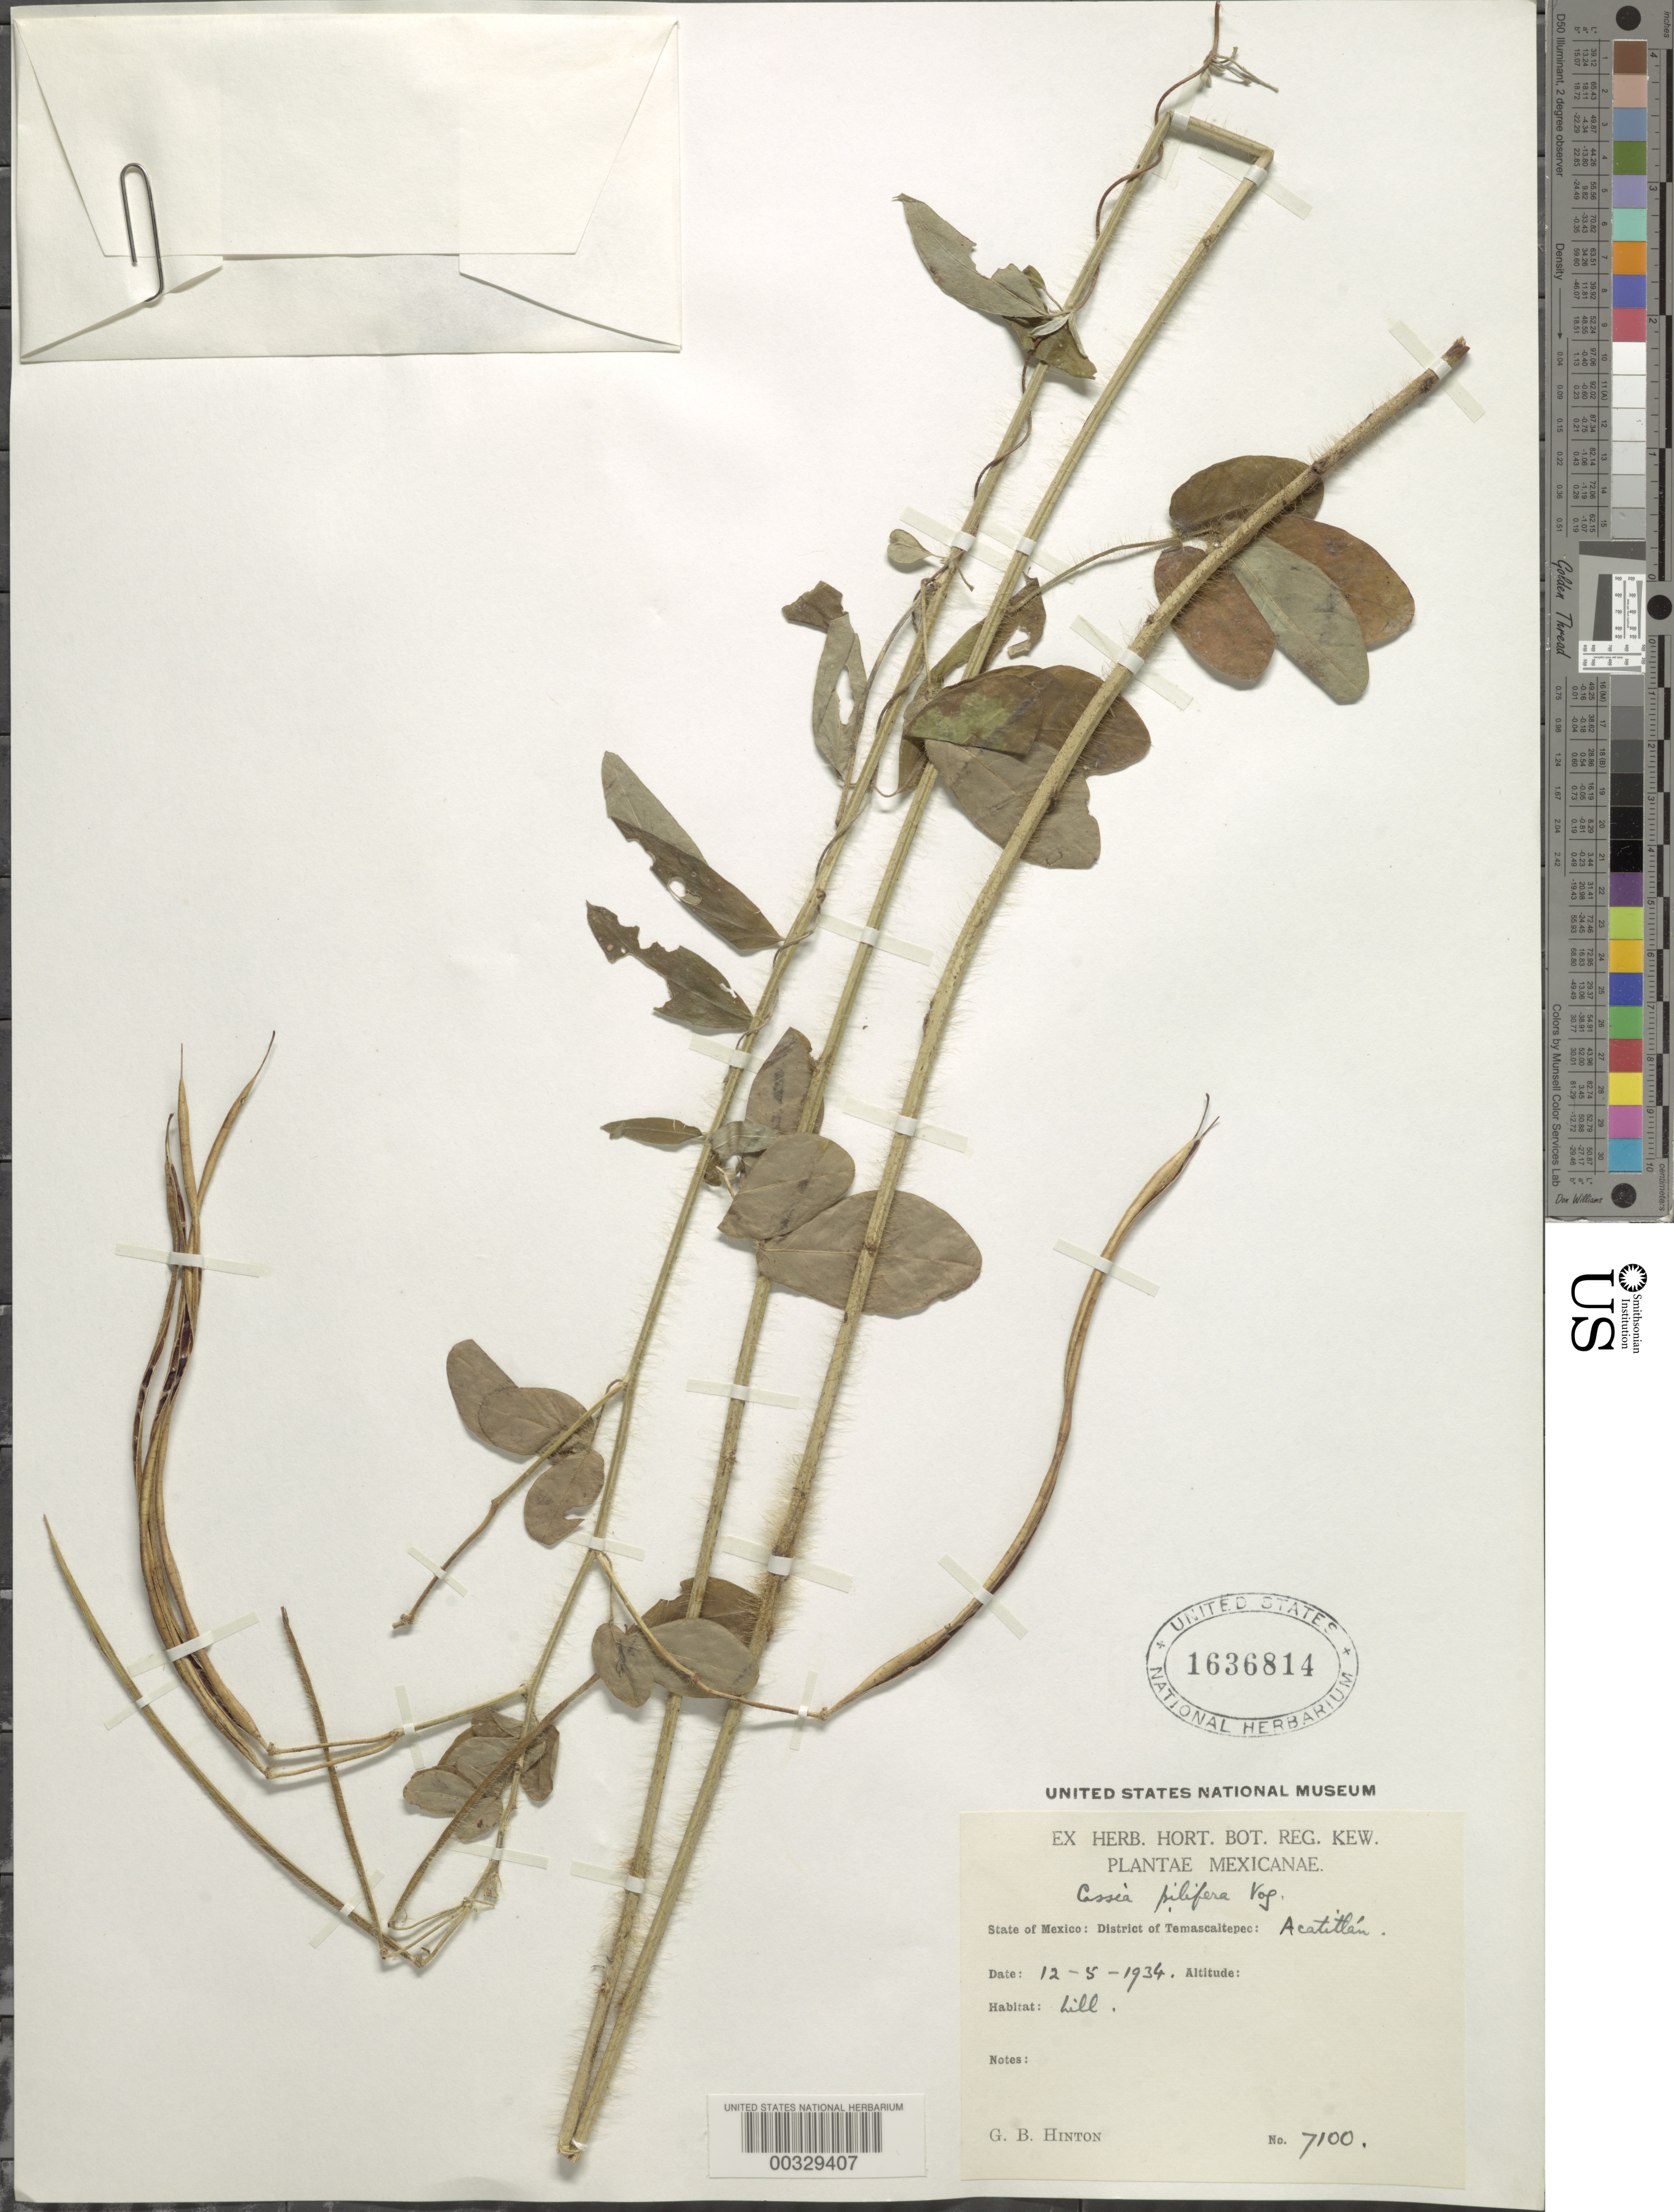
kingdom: Plantae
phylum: Tracheophyta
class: Magnoliopsida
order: Fabales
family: Fabaceae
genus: Senna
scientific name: Senna pilifera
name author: (Vogel) H.S. Irwin & Barneby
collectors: G. B. Hinton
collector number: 7100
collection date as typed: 05 Dec 1934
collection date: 1934-12-05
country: Mexico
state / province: México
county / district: Temascaltepec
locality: Acatitlan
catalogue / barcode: US 1636814